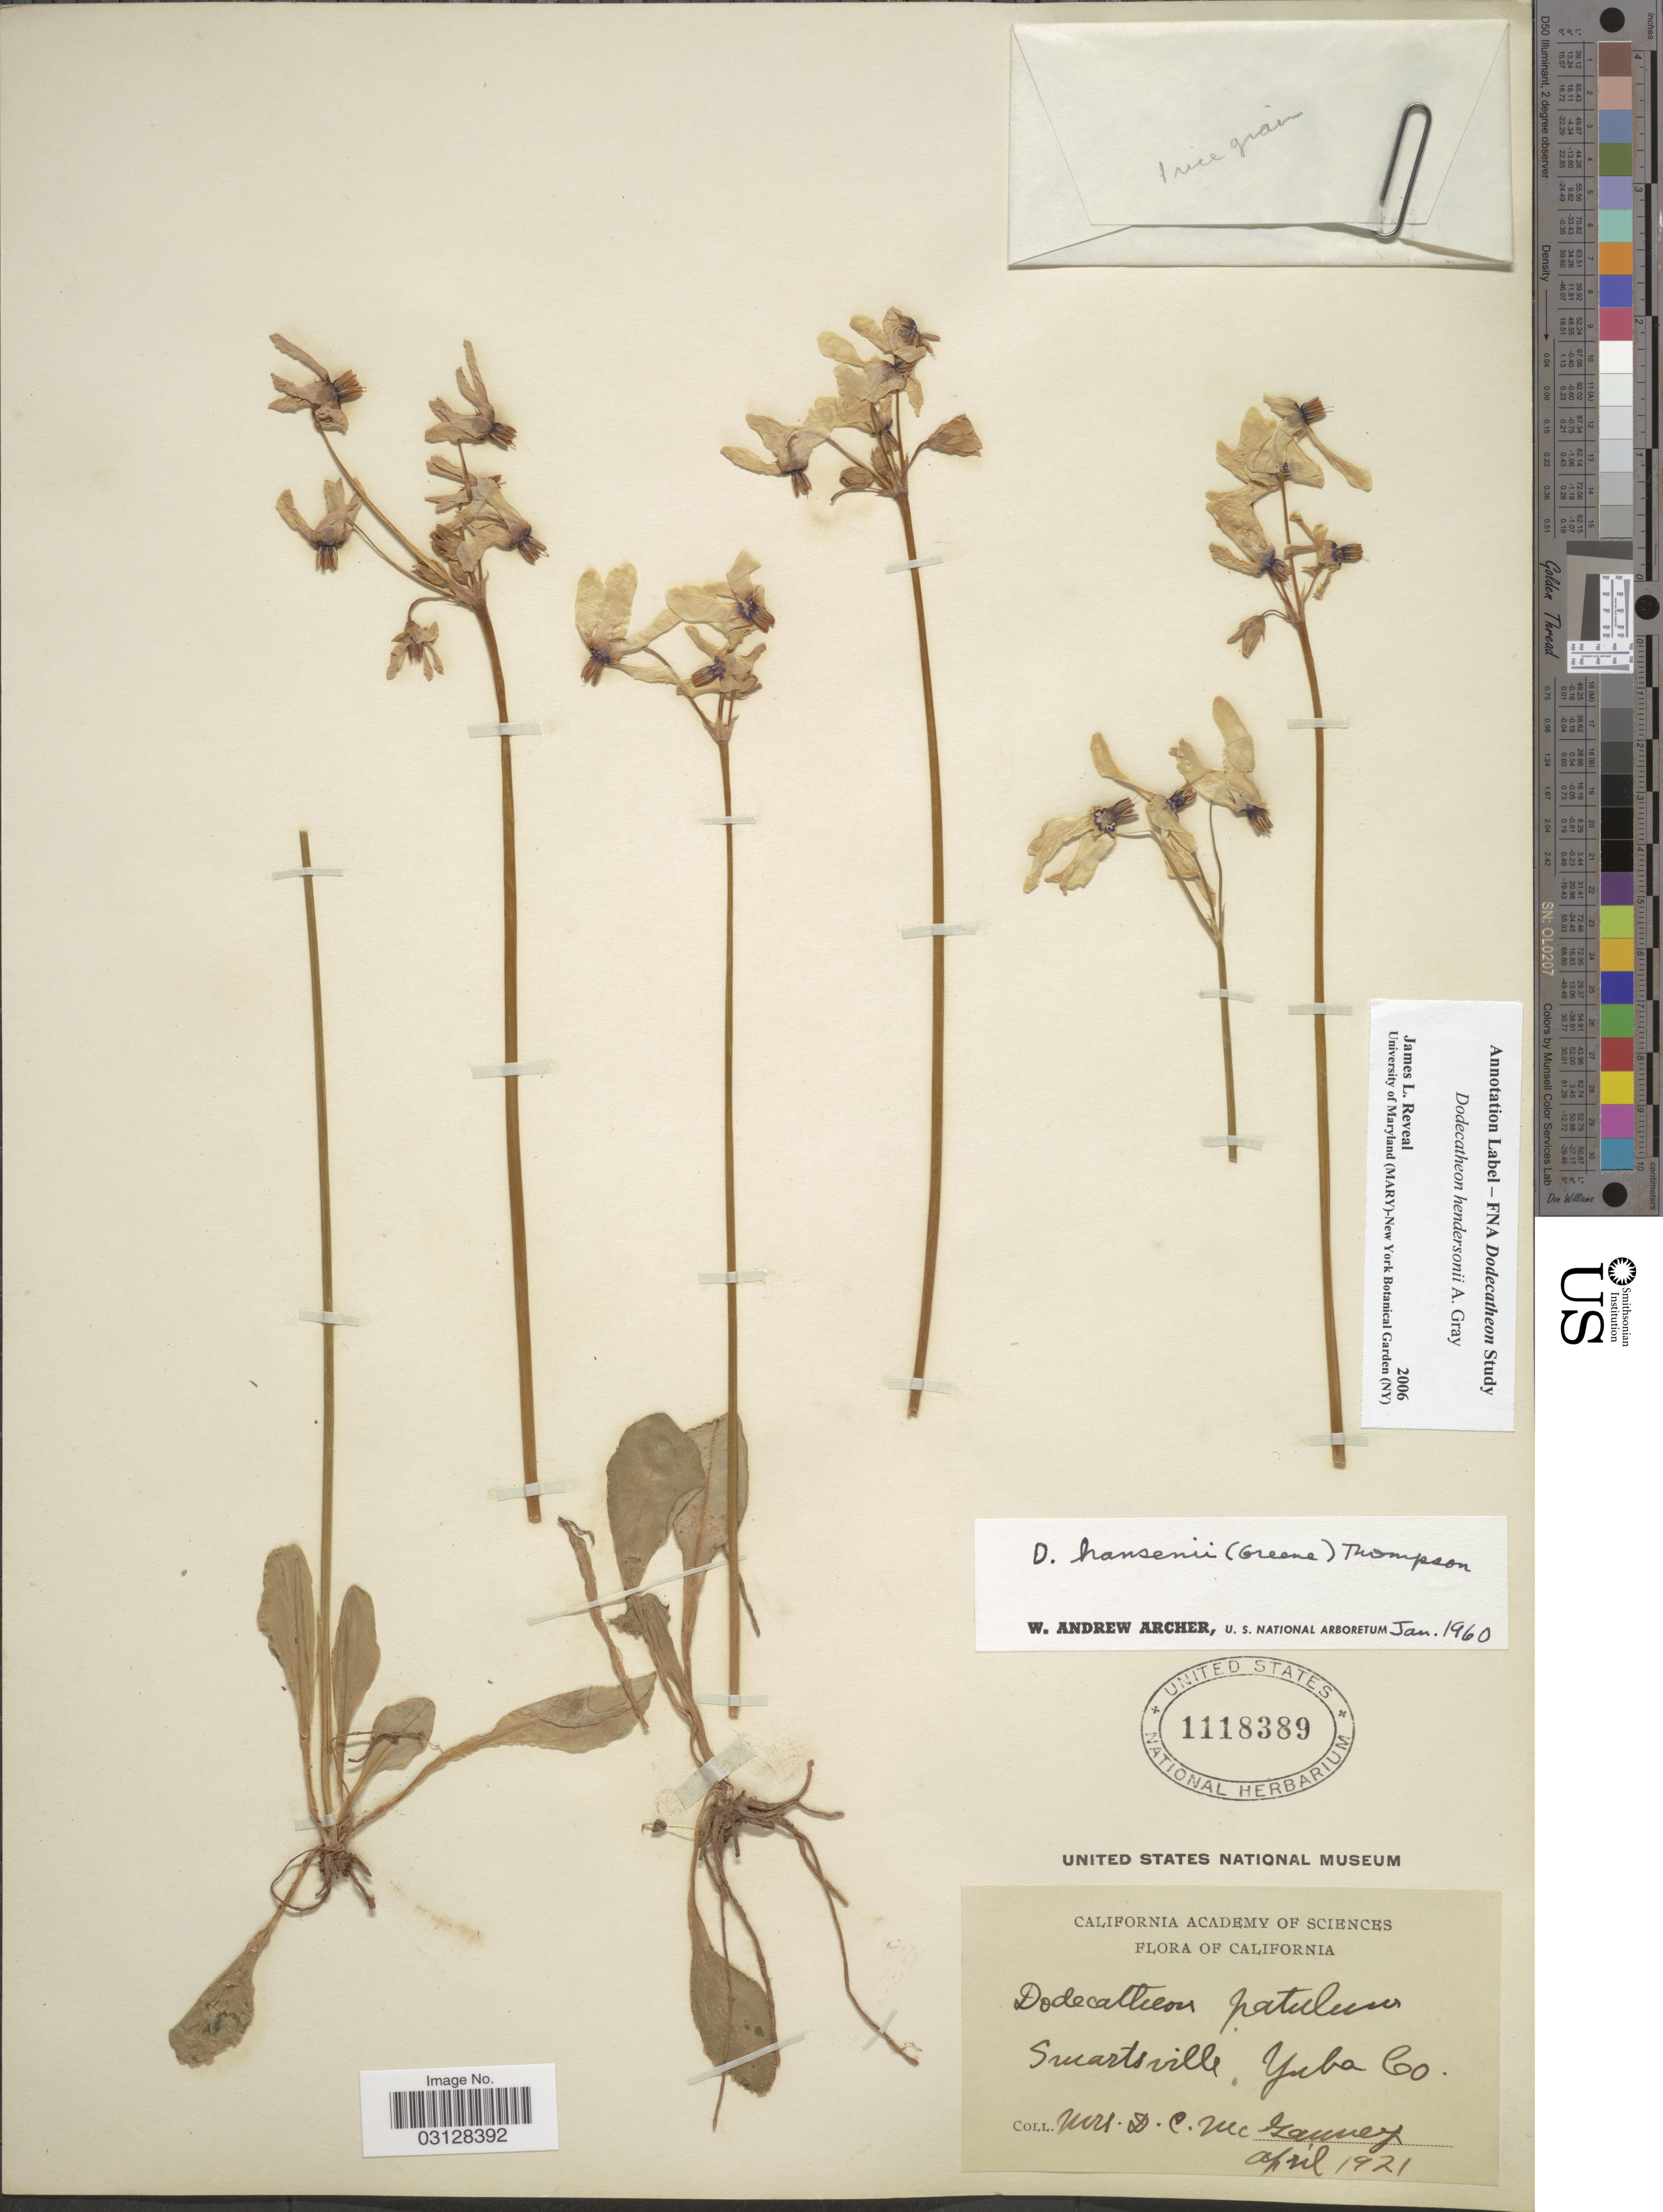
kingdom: Plantae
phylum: Tracheophyta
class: Magnoliopsida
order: Ericales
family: Primulaceae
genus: Dodecatheon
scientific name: Dodecatheon hansenii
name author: (Greene) H.J. Thomps.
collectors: D. McGanney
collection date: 1921-04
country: United States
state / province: California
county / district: Yuba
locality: Smartsville, Yuba Co.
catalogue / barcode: US 1118389